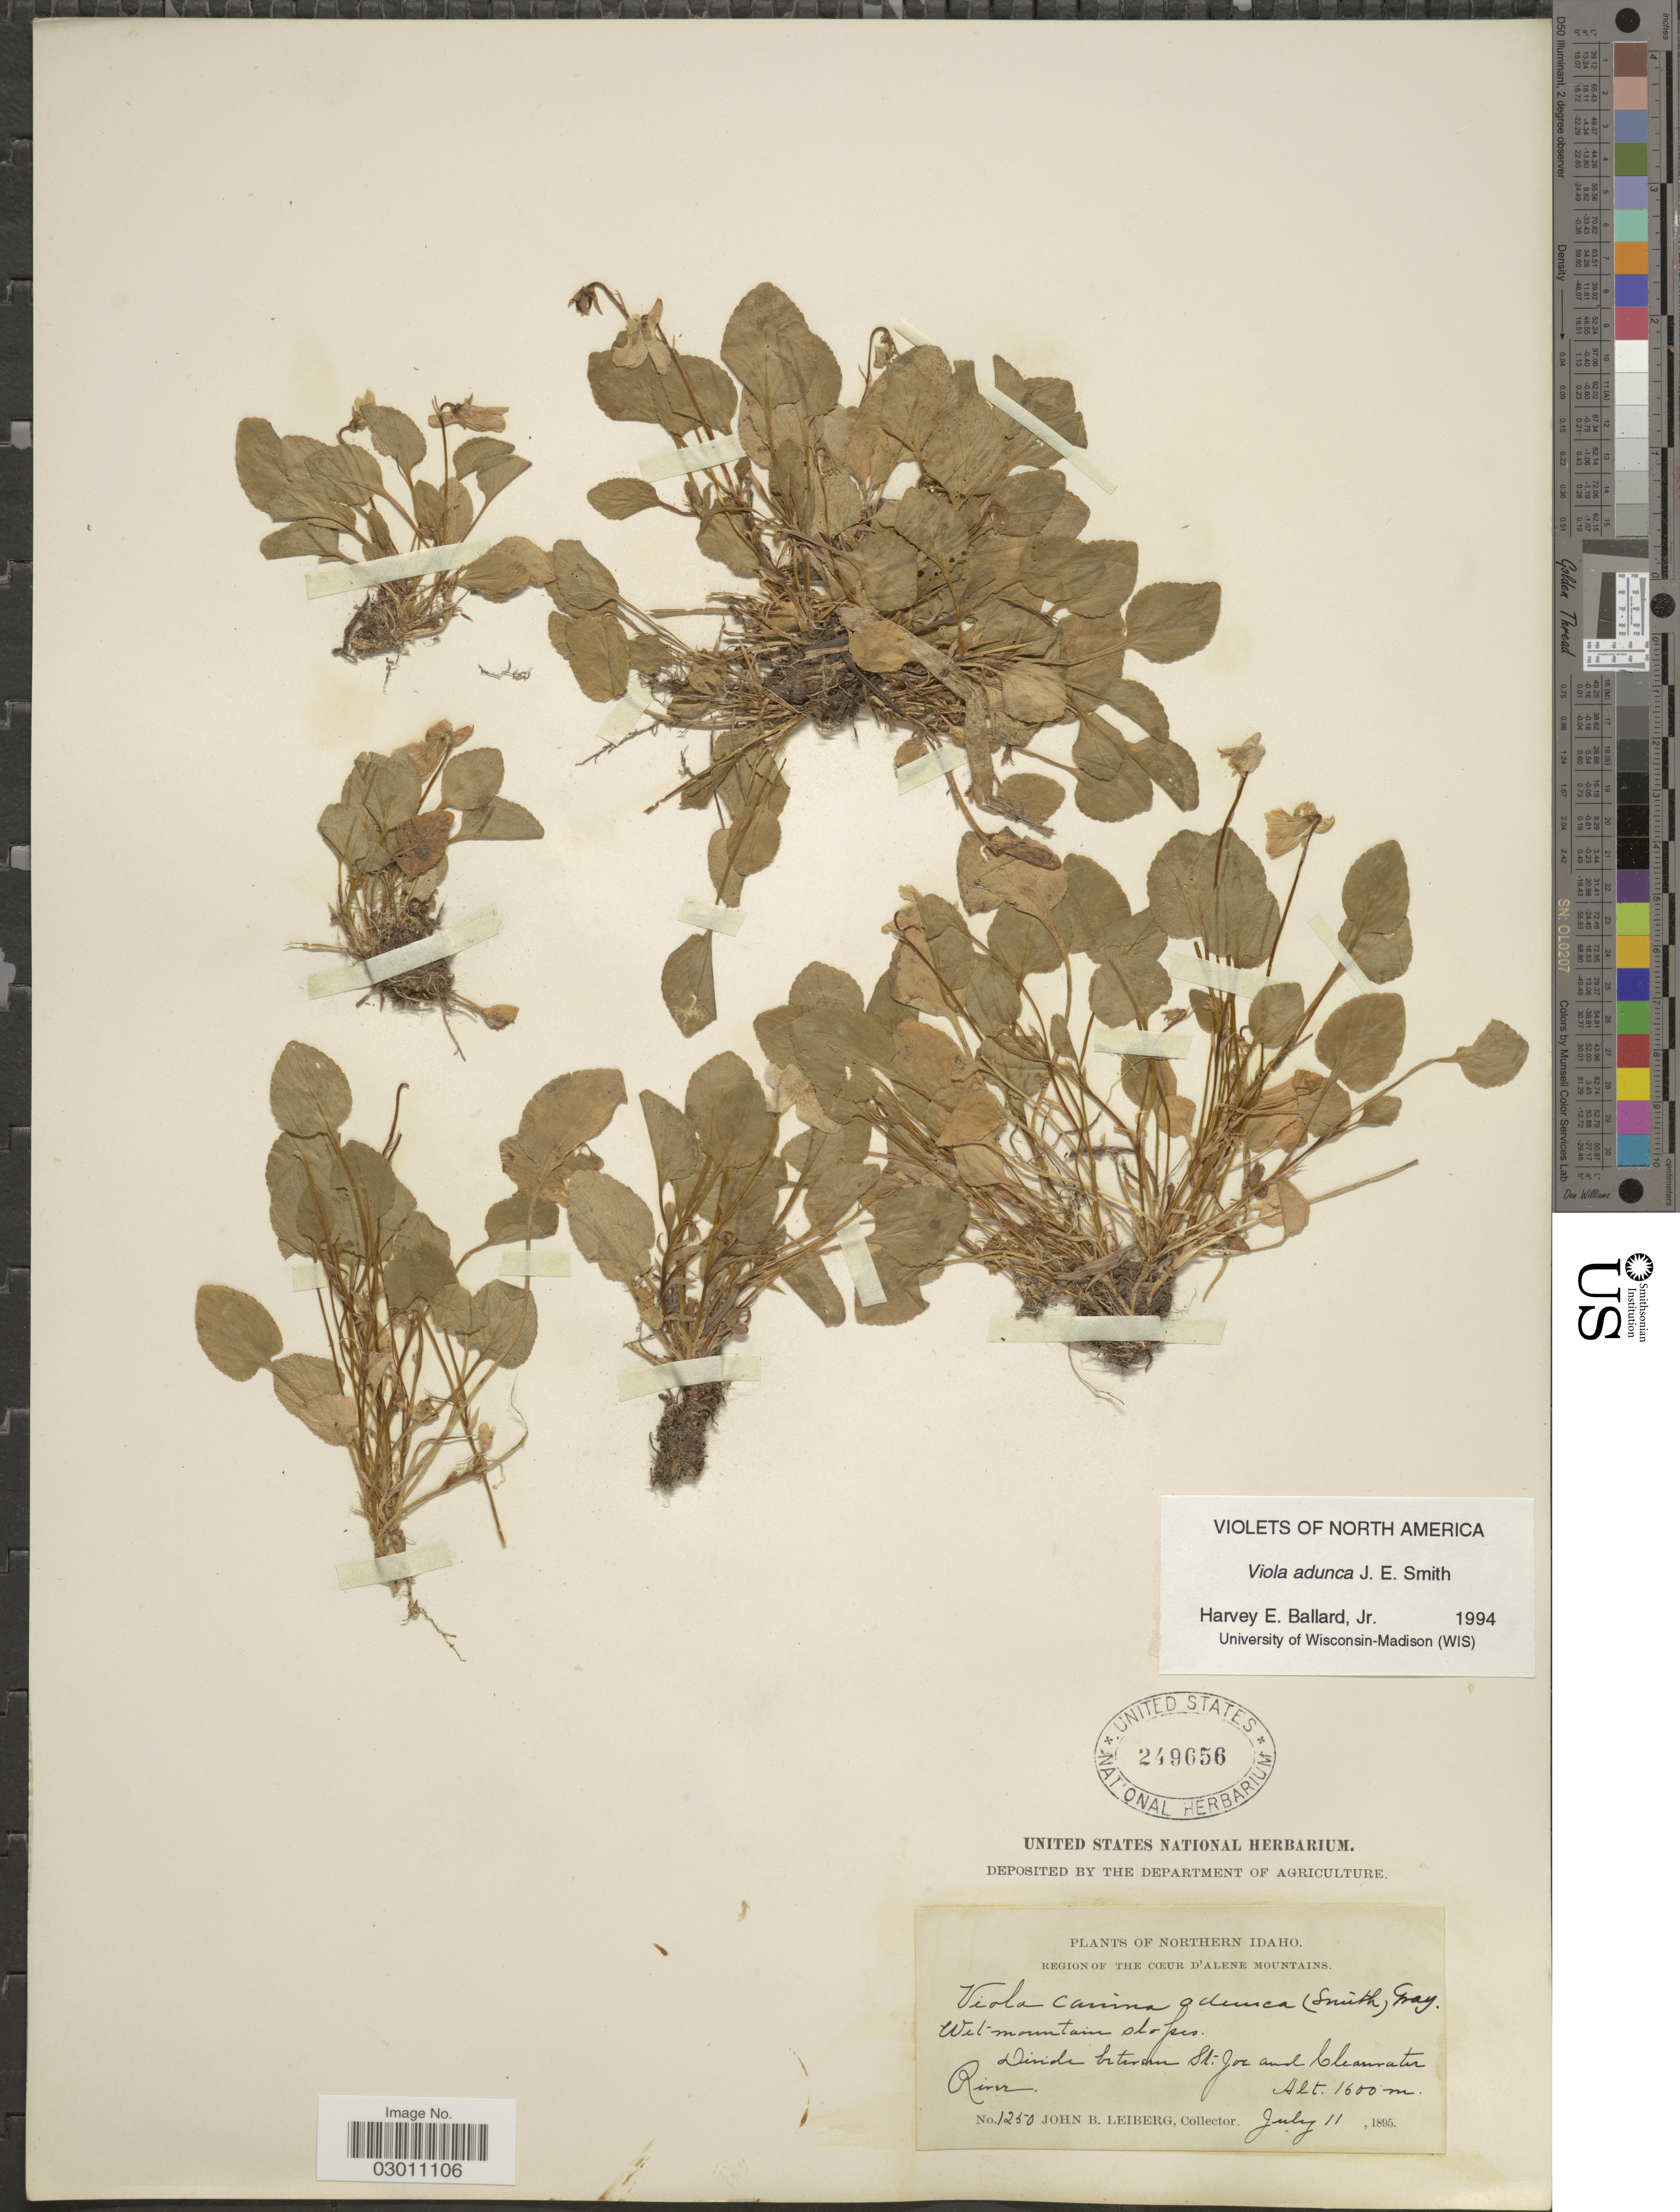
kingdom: Plantae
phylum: Tracheophyta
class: Magnoliopsida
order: Malpighiales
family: Violaceae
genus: Viola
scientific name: Viola adunca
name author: Sm.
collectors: J. B. Leiberg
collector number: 1250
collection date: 1895-07-11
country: United States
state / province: Idaho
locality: Northern Idaho, Region of the Coeur d'Alene Mountains. Wet mountain slopes. Divide between St. Joe and Clearwater River.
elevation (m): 1600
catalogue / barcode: US 249656